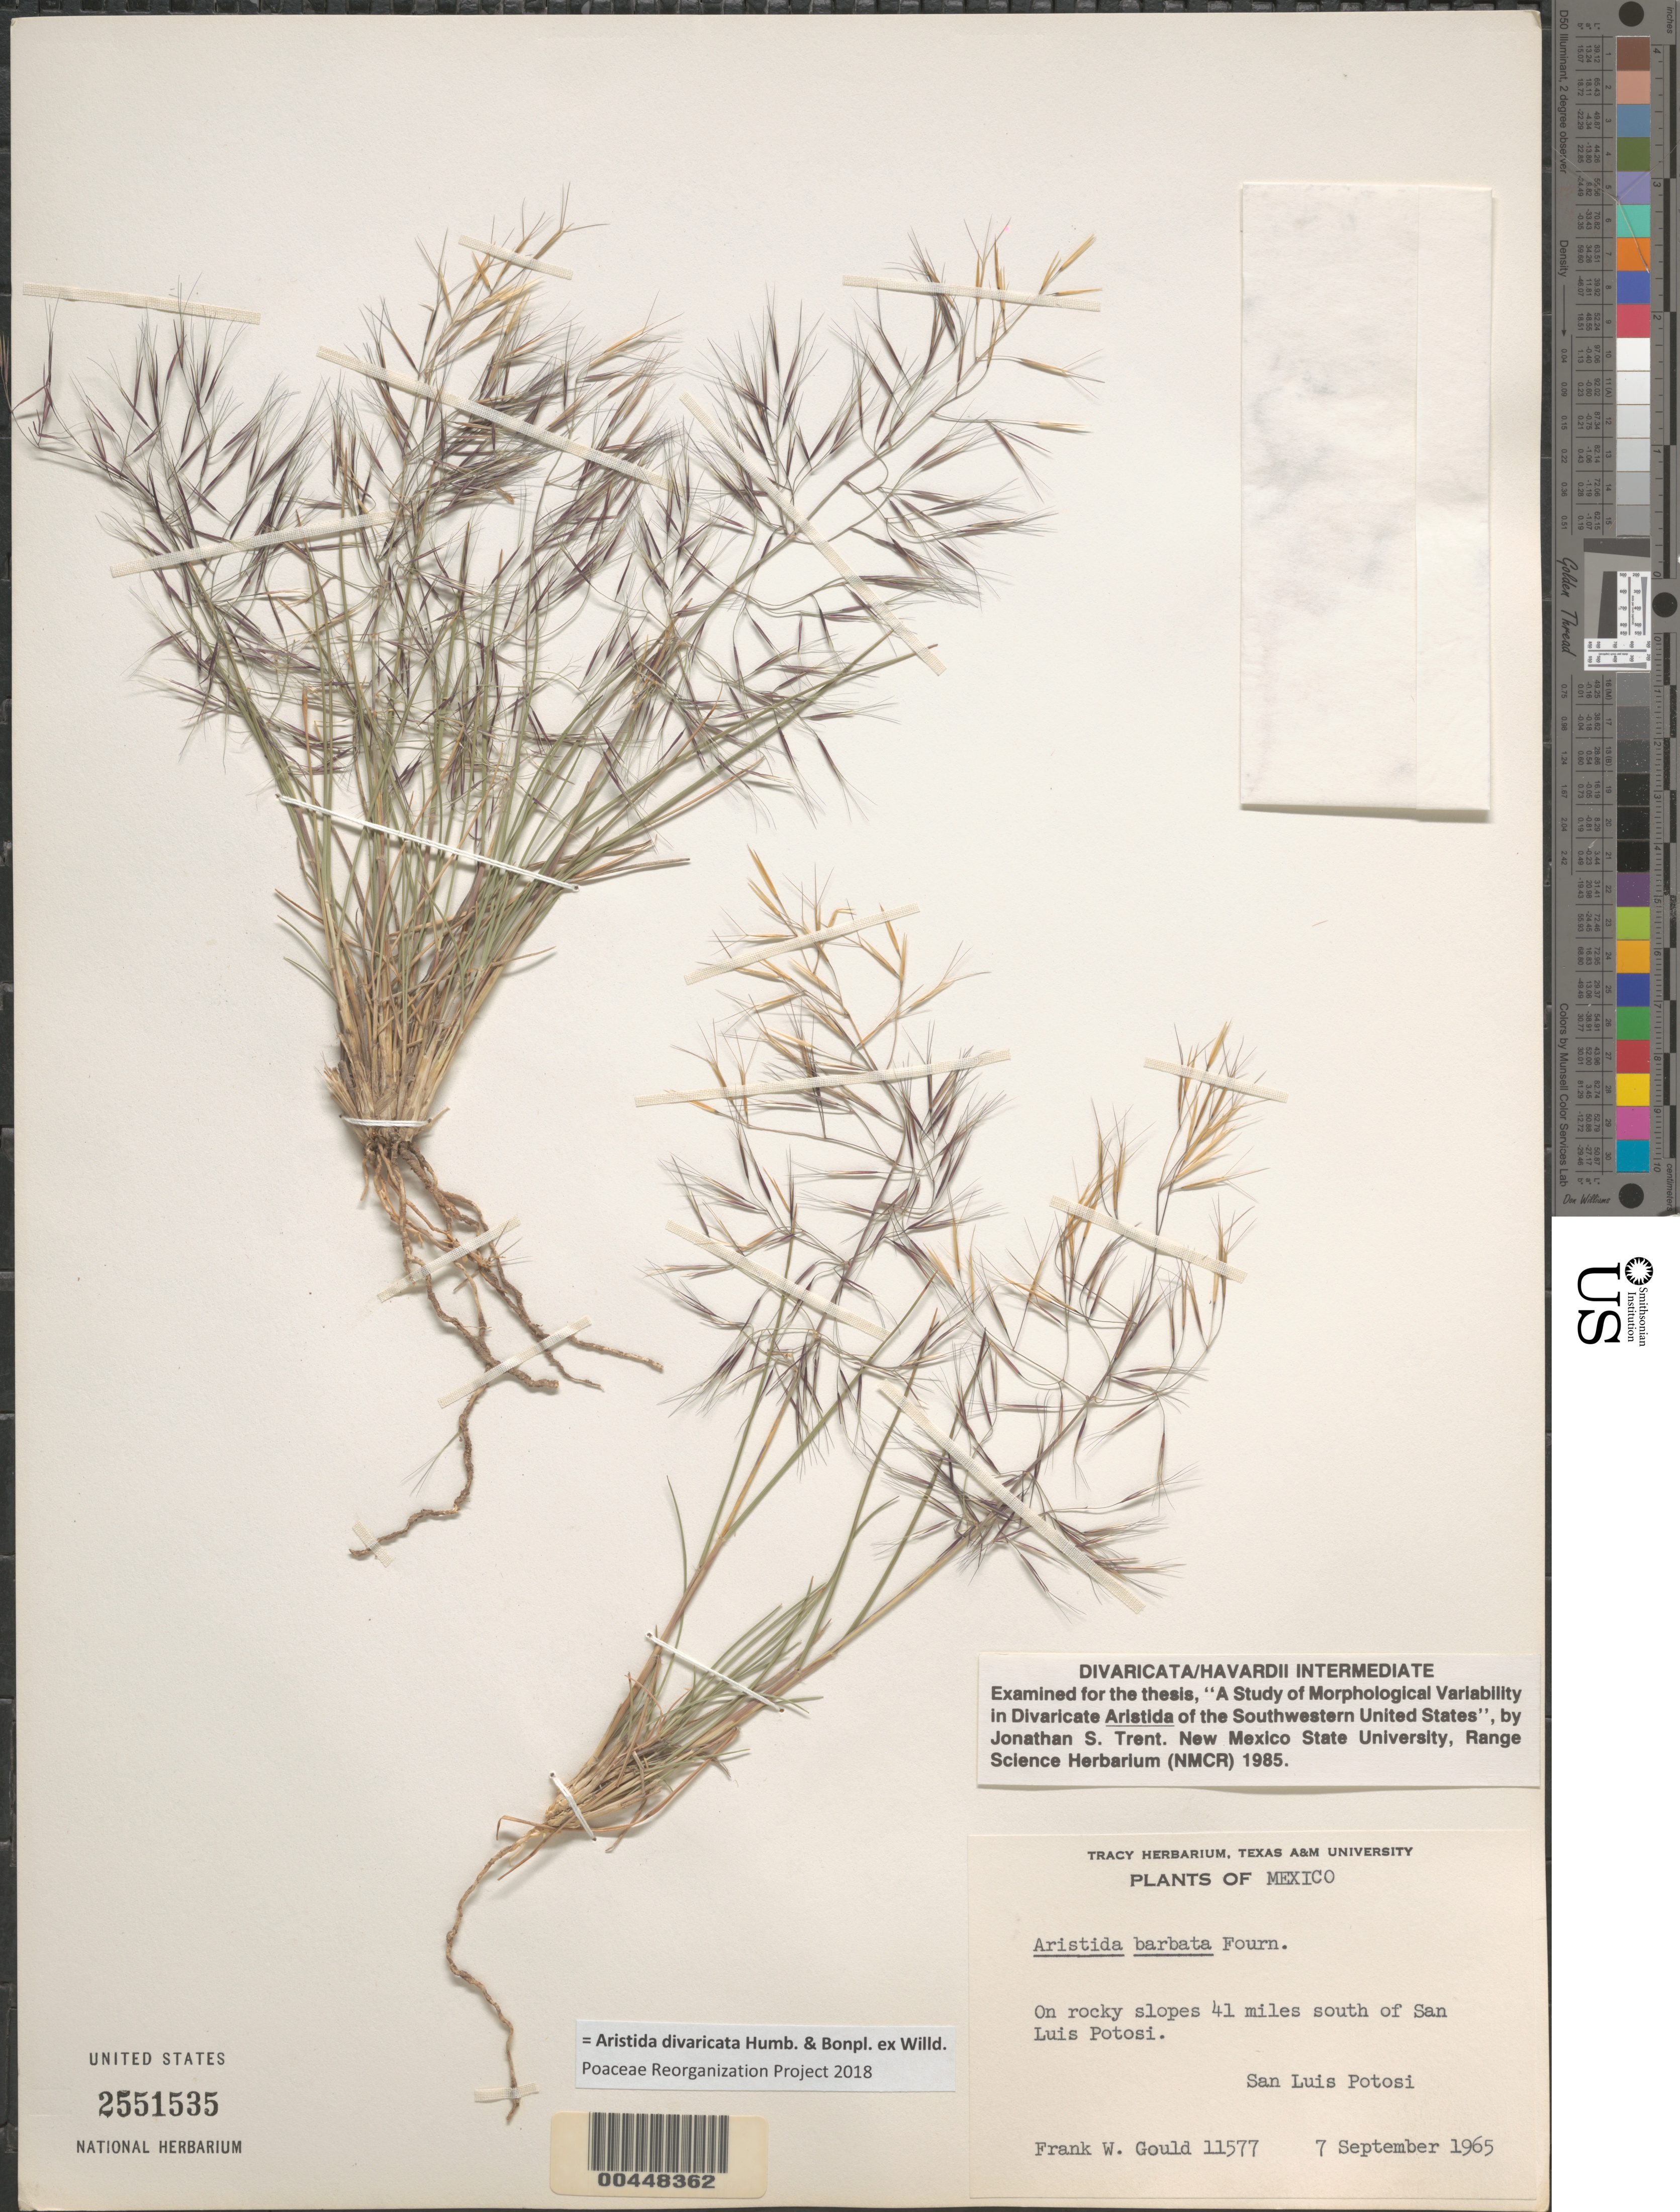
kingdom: Plantae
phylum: Tracheophyta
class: Liliopsida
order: Poales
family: Poaceae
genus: Aristida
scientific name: Aristida divaricata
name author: Humb. & Bonpl. ex Willd.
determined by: Poaceae Reorganization Project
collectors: F. W. Gould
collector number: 11577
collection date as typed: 7 Sep 1965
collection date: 1965-09-07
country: Mexico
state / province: San Luis Potosi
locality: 41 miles S of San Luis Potosi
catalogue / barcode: US 2551535